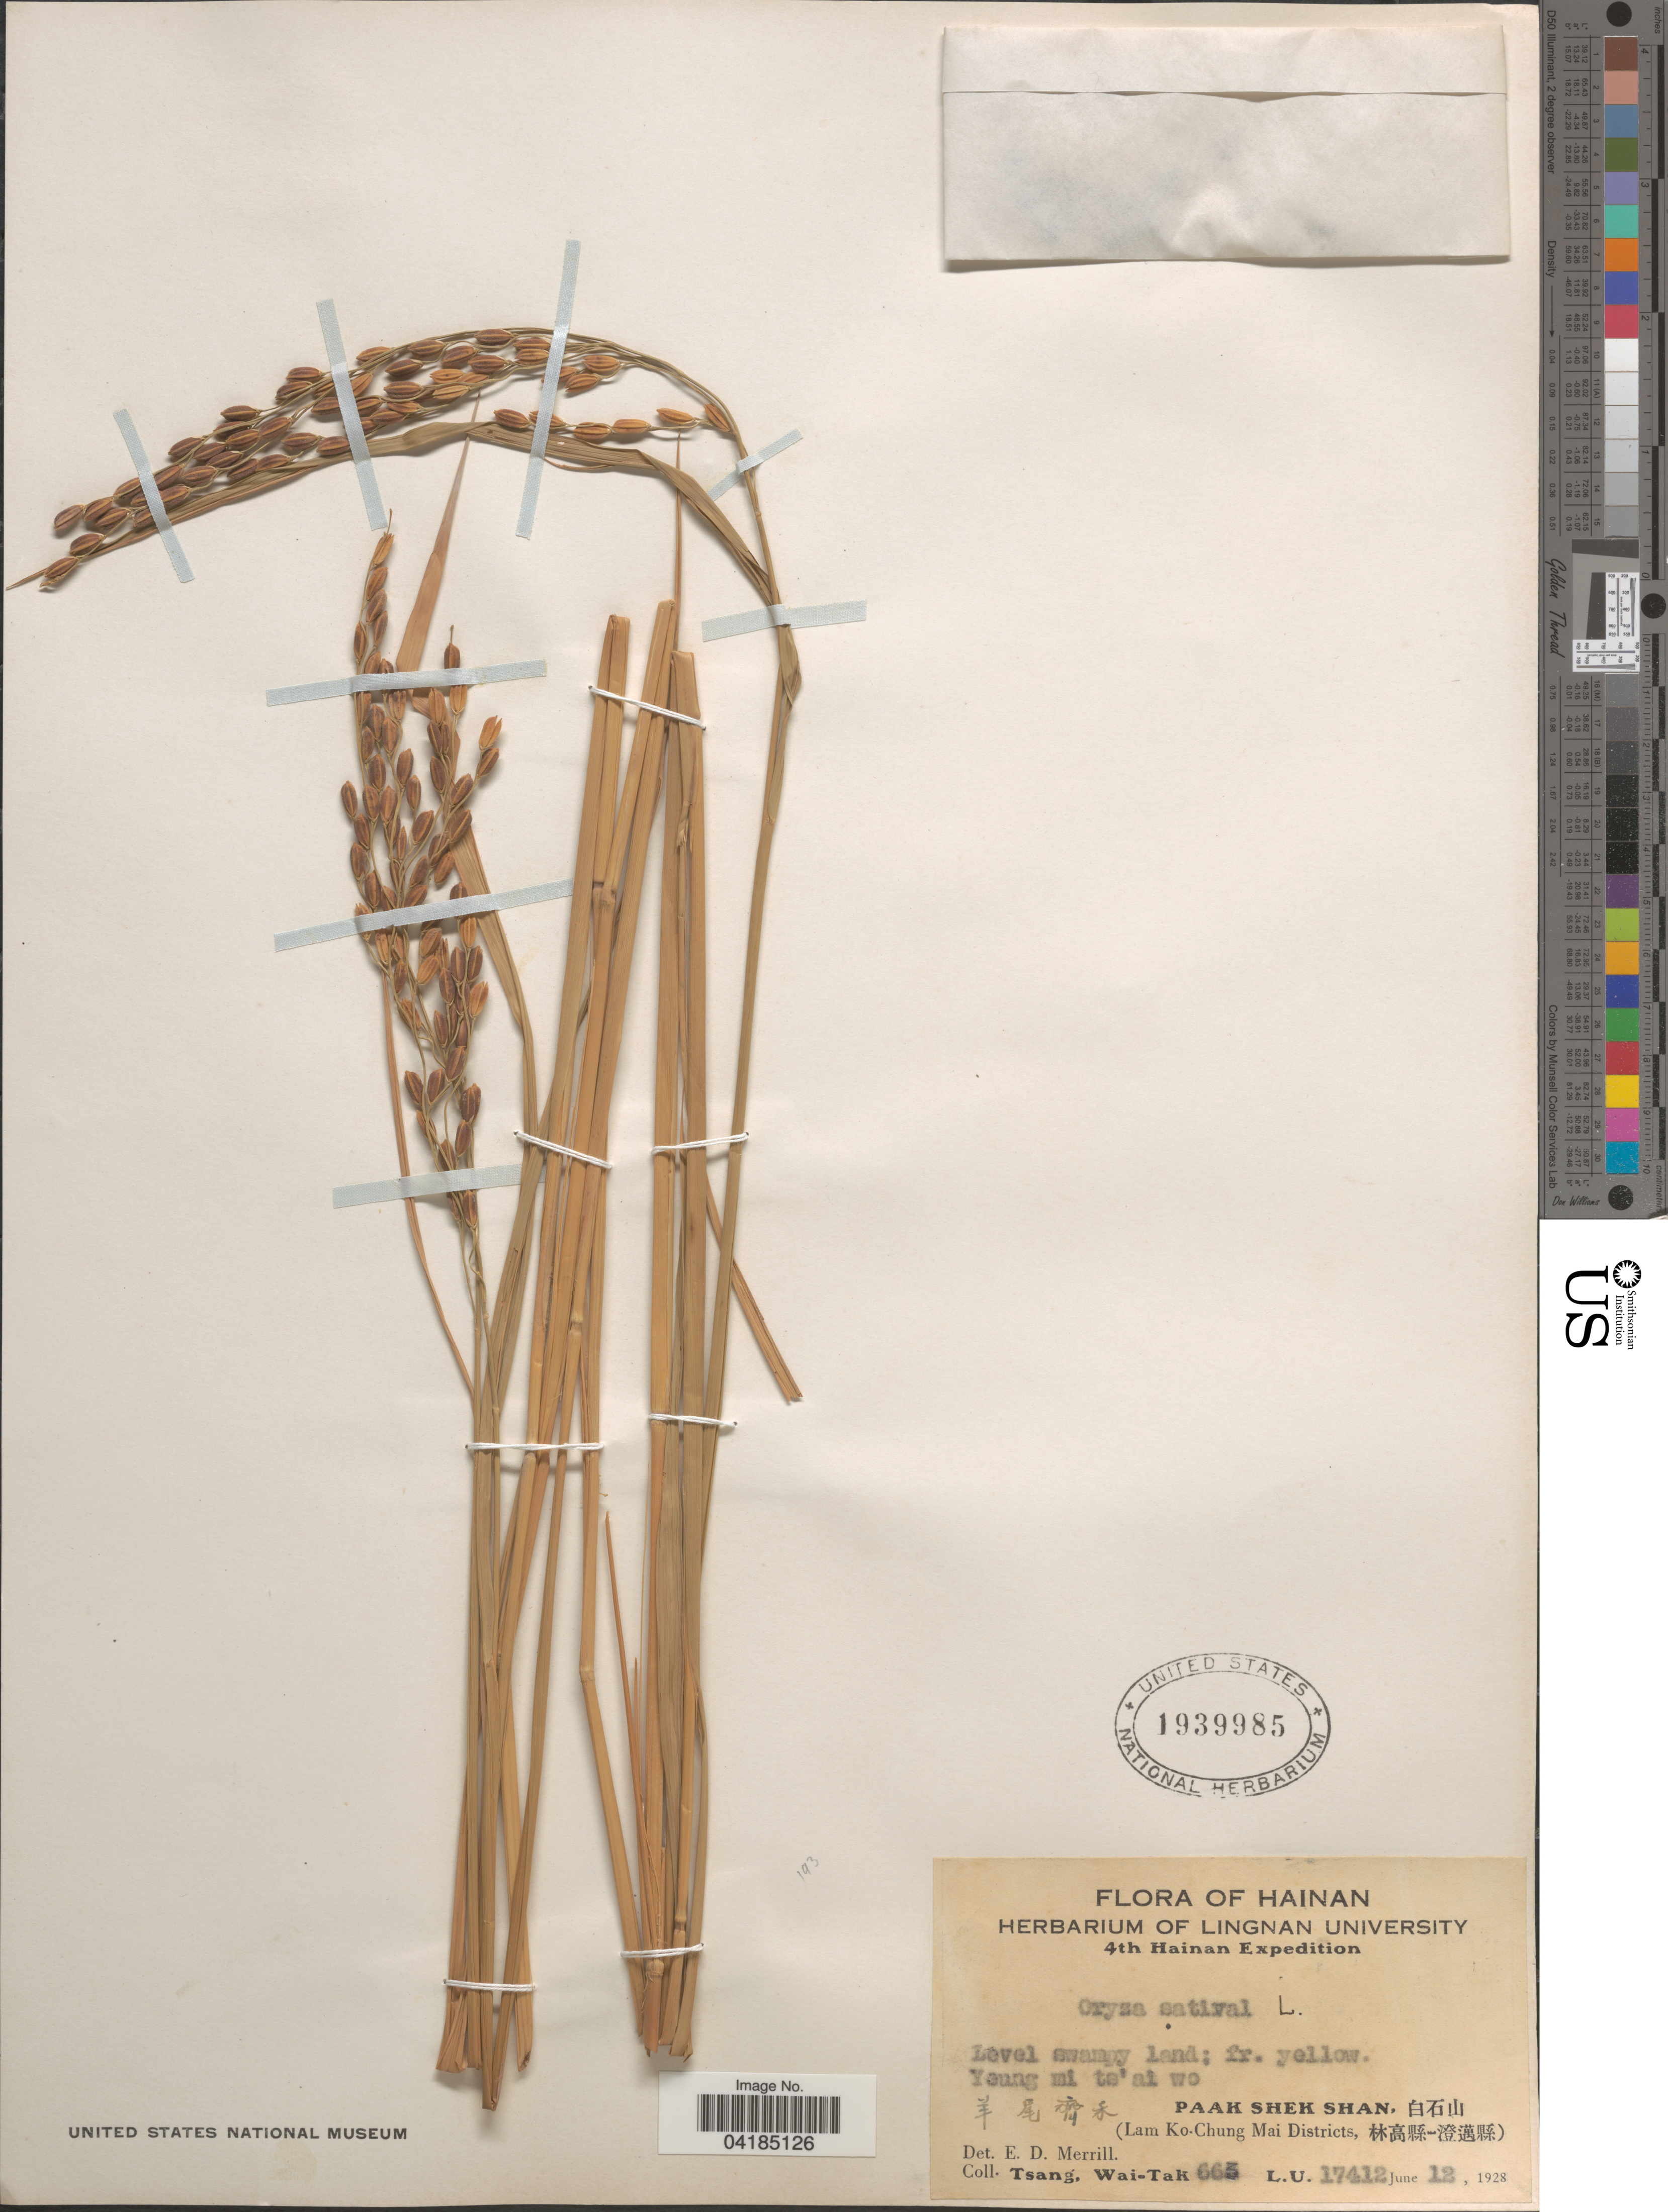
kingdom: Plantae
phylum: Tracheophyta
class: Liliopsida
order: Poales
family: Poaceae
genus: Oryza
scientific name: Oryza sativa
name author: L.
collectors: W. T. Tsang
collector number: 663L.U.17412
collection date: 1928-06-12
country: China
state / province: Hainan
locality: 4th Hainan Expedition. X. Paak Shek Shan. X. (Lam Ko-Chung Mai Districts, X).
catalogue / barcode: US 1939985